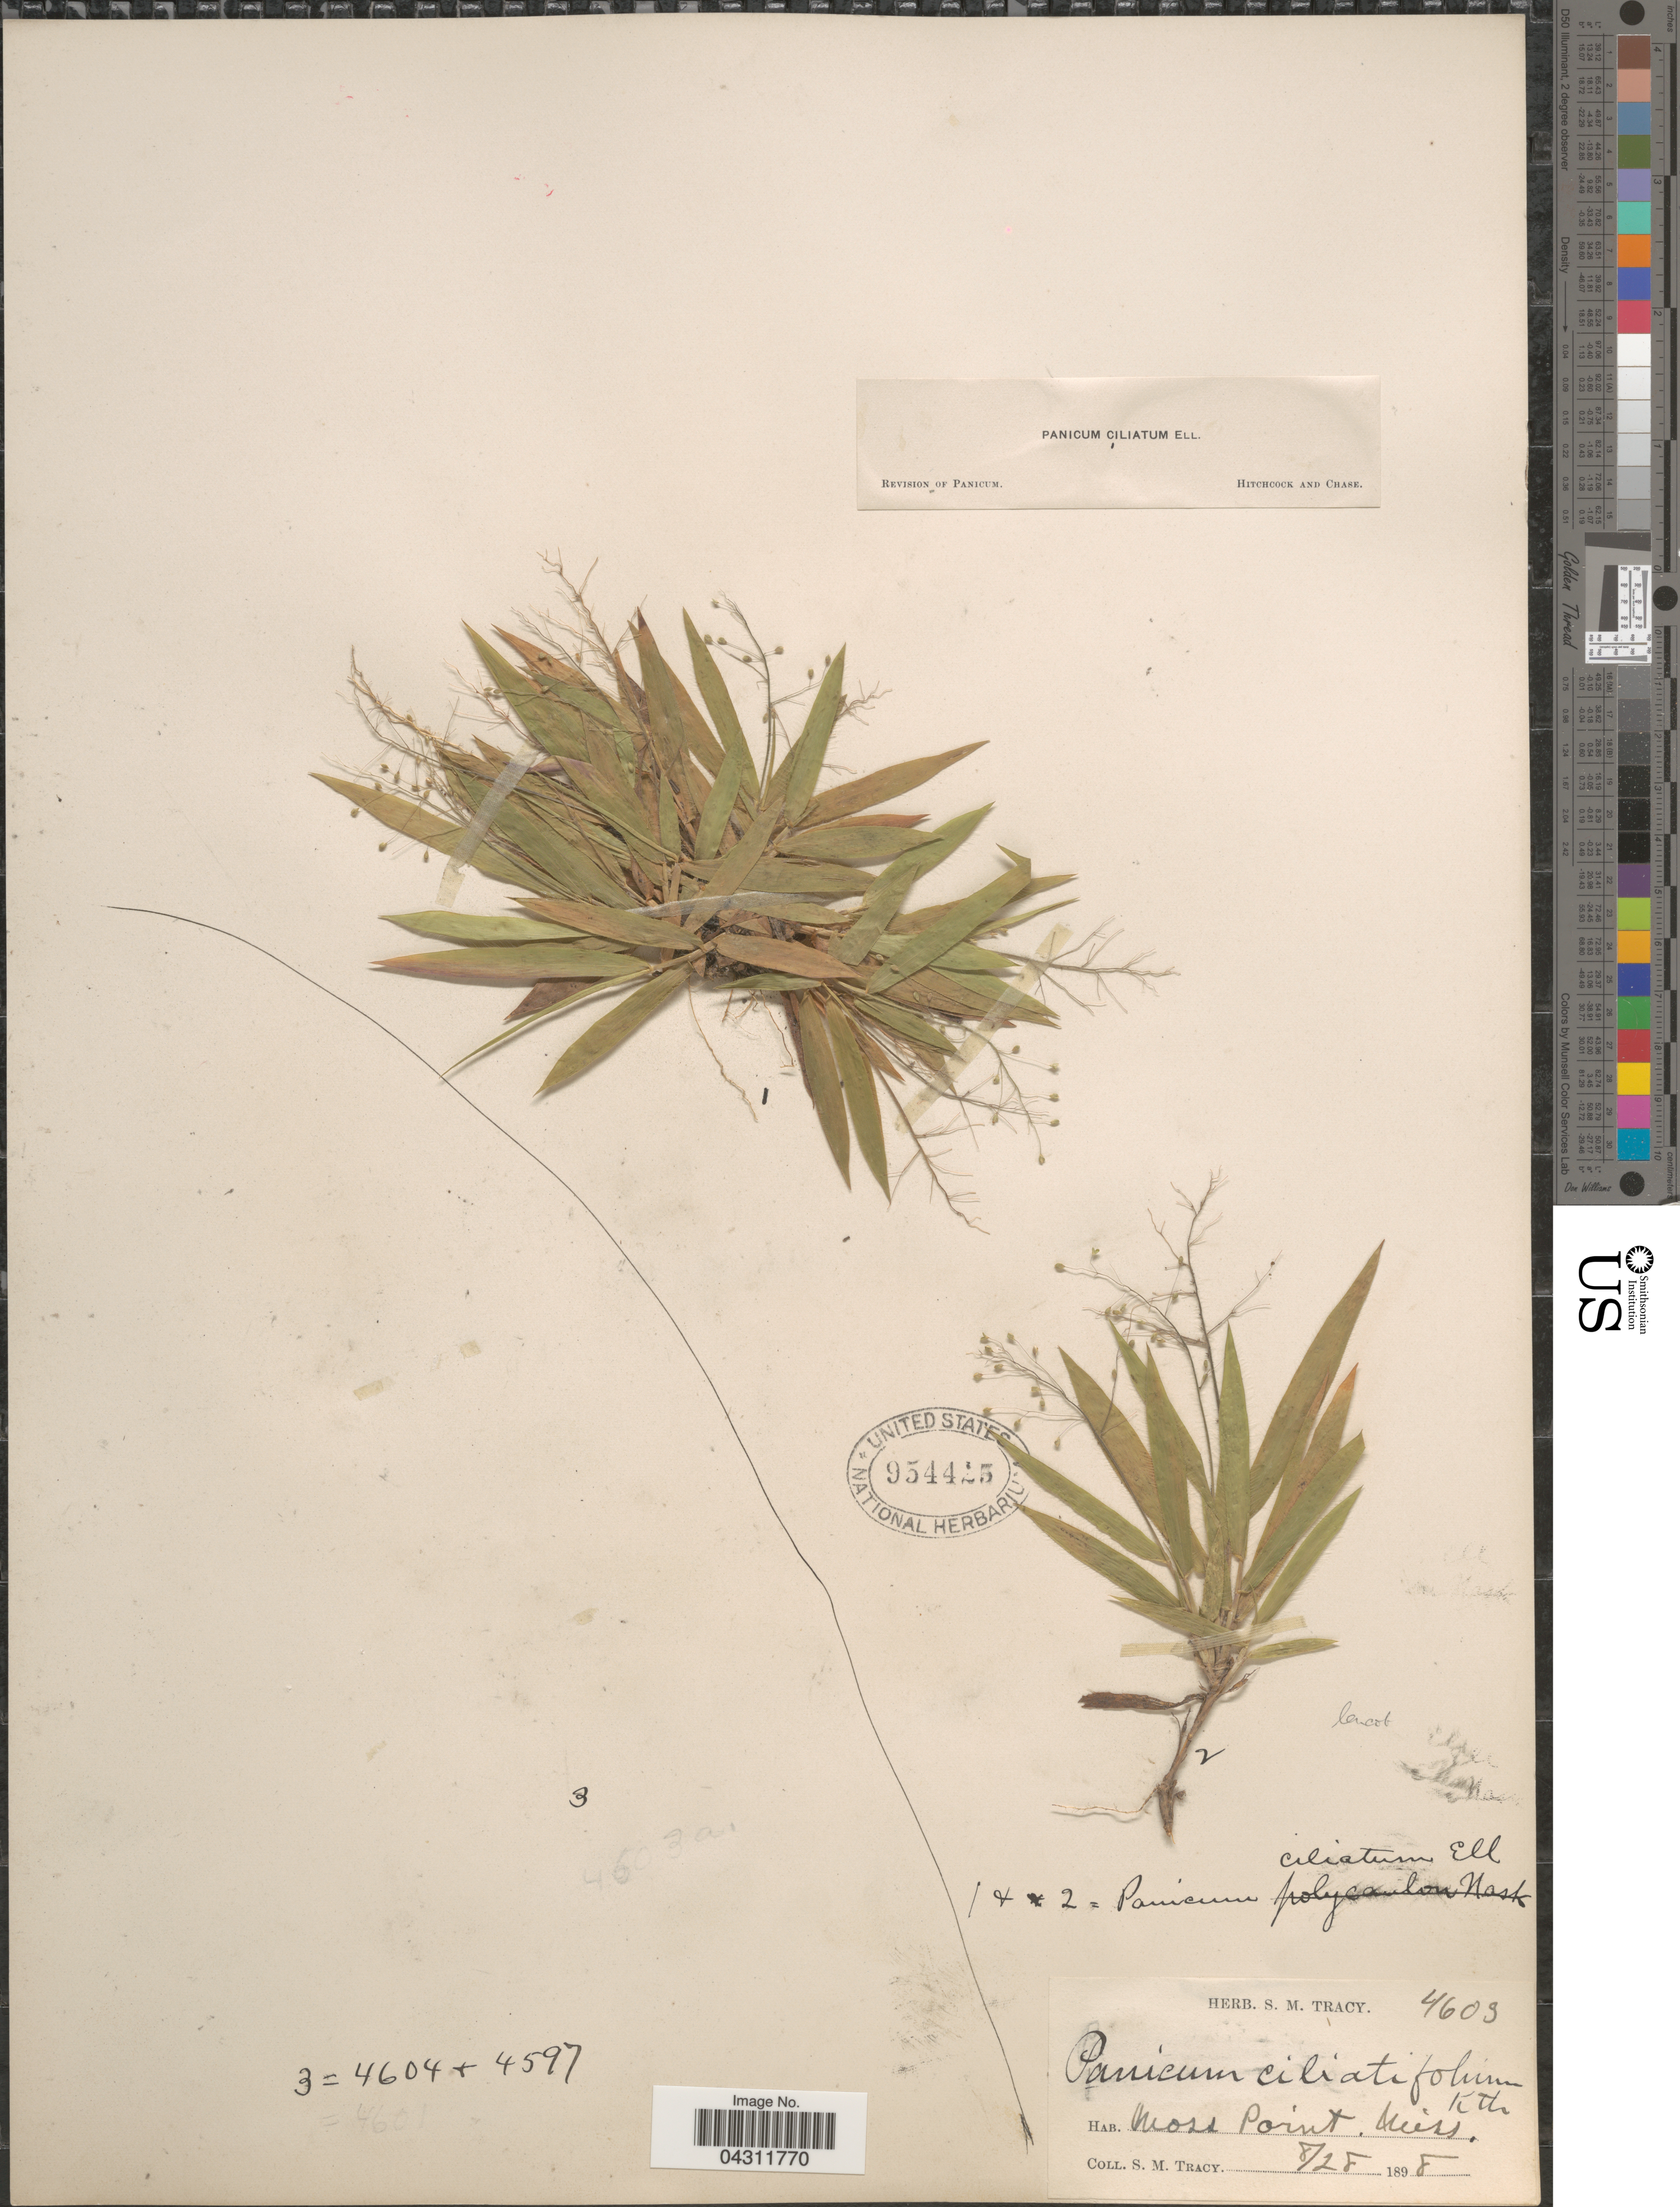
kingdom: Plantae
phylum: Tracheophyta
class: Liliopsida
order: Poales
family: Poaceae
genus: Dichanthelium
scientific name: Dichanthelium strigosum var. leucoblepharis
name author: (Trin.) Freckmann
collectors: S. M. Tracy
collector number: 4603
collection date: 1898-08-28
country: United States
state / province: Mississippi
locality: Moss Point.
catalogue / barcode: US 954425